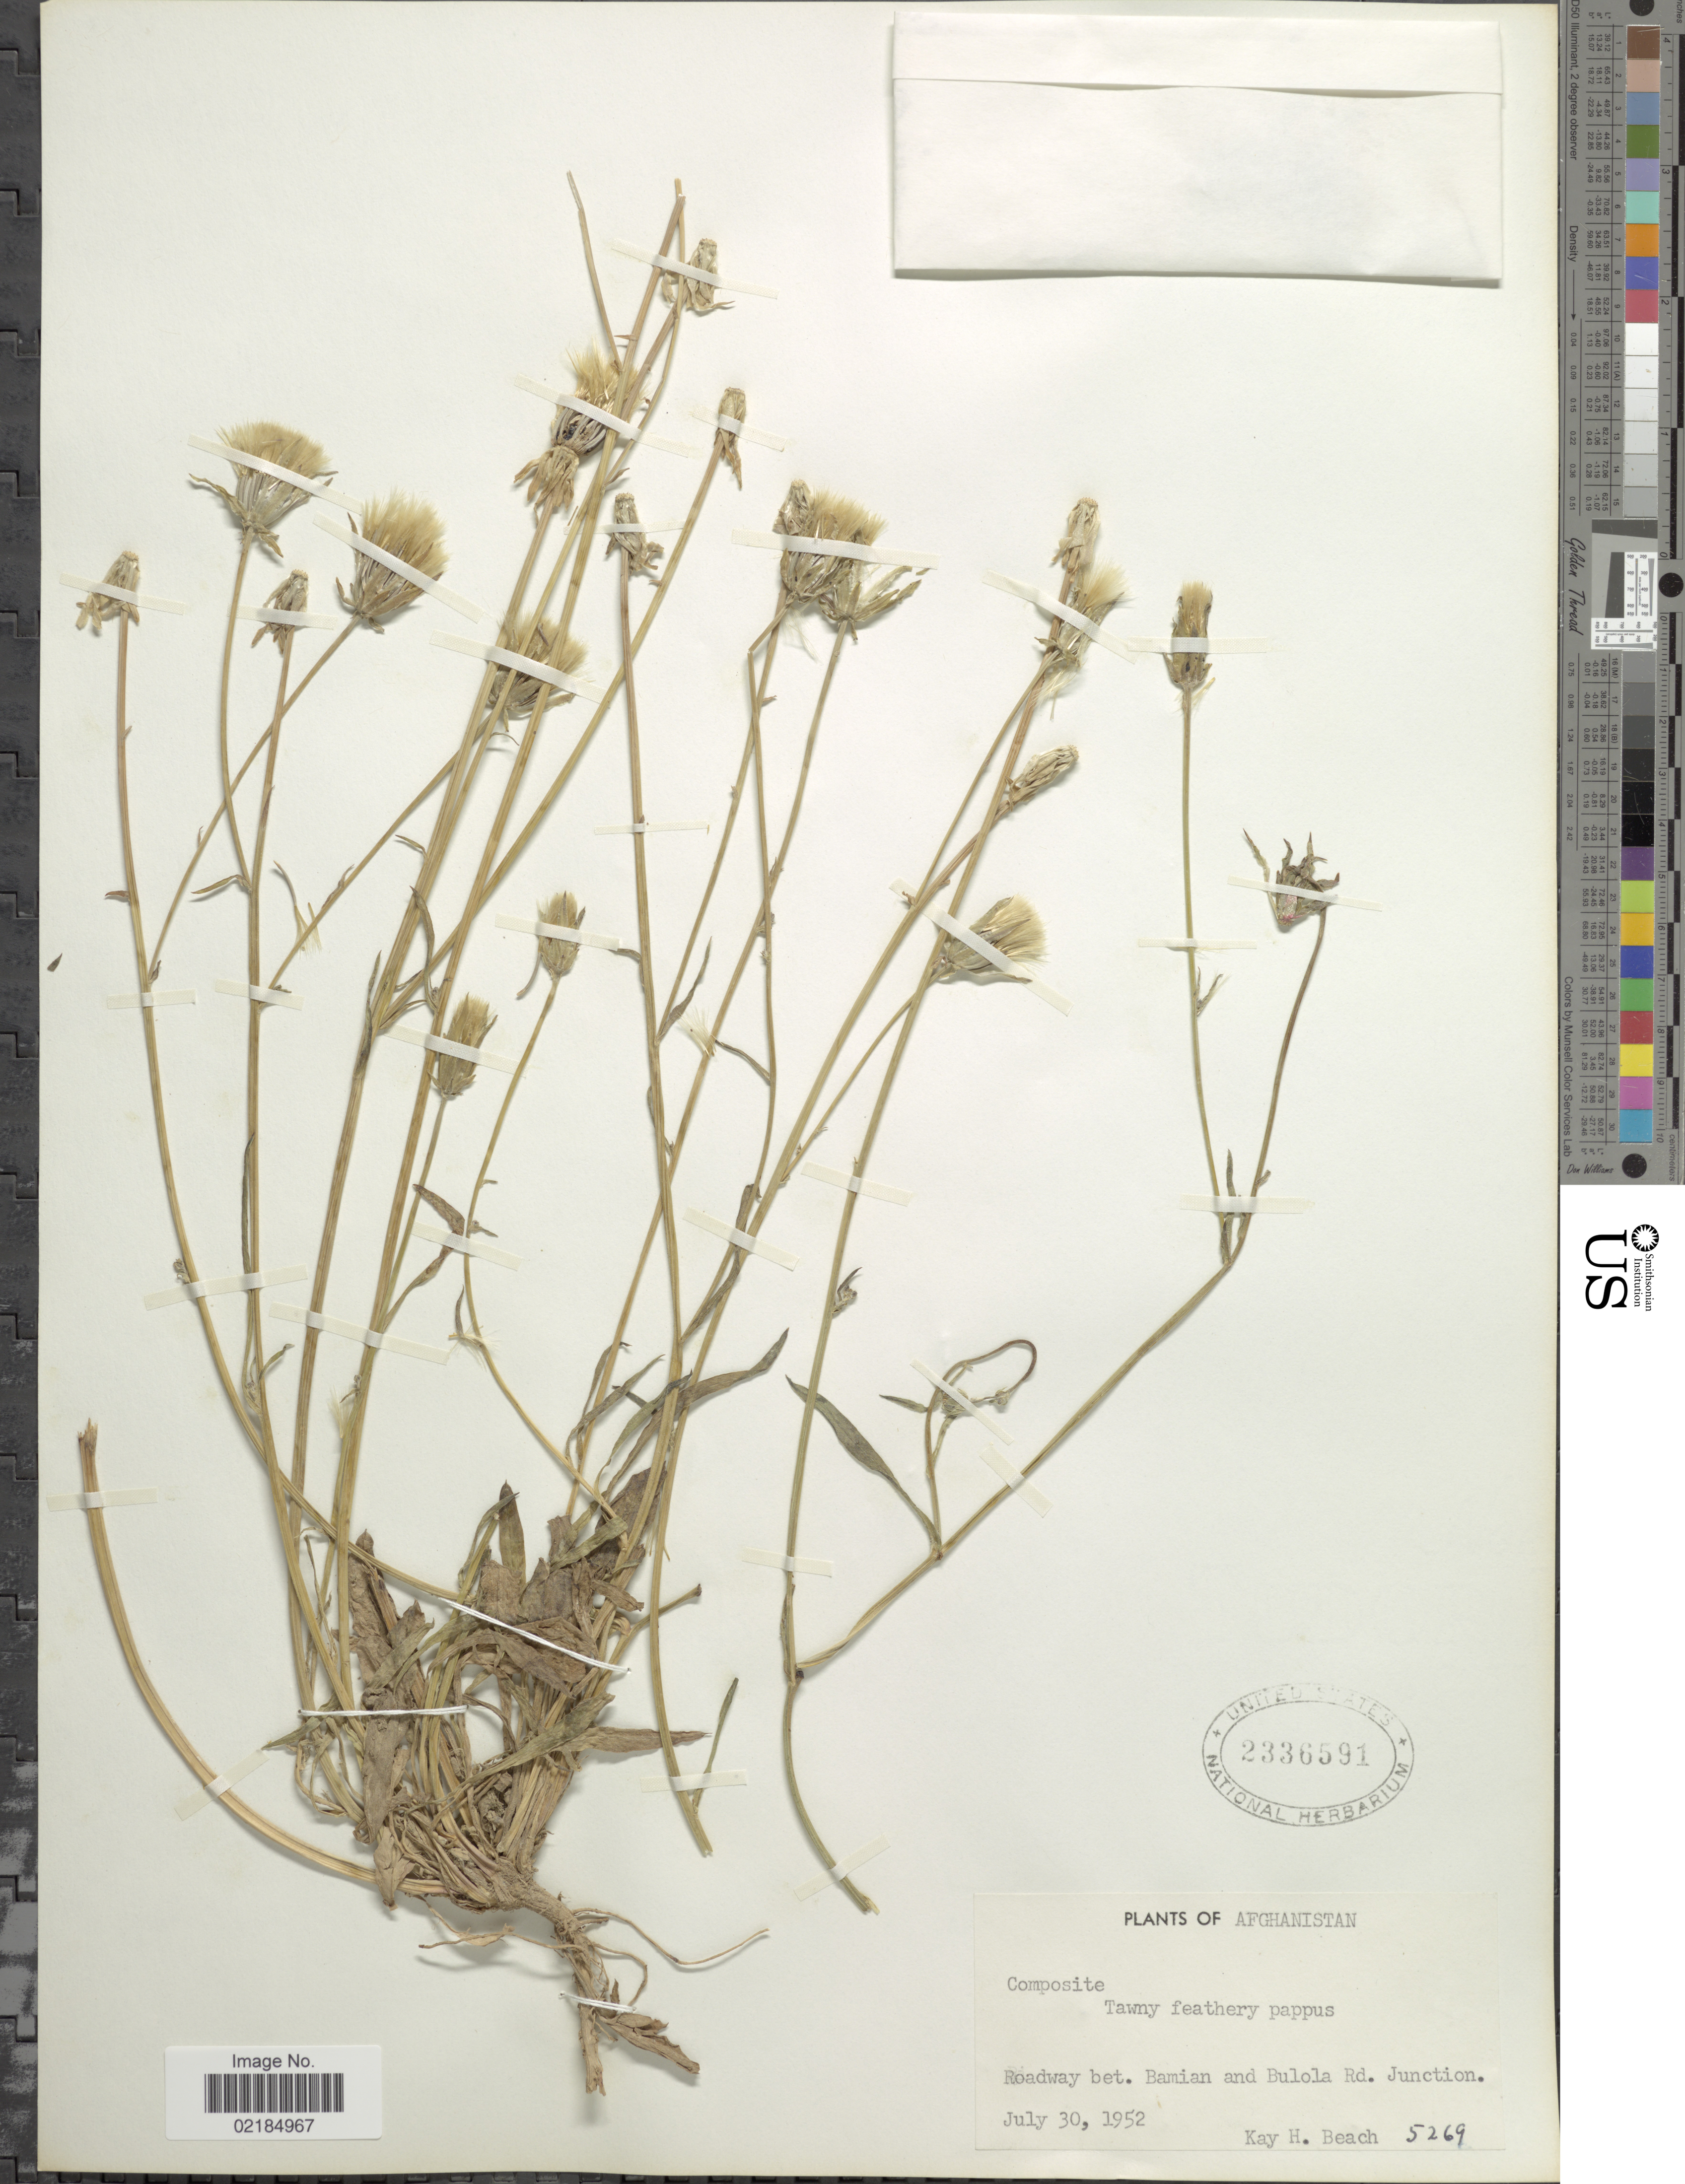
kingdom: Plantae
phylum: Tracheophyta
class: Magnoliopsida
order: Asterales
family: Asteraceae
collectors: K. H. Beach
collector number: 5269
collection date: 1952-07-30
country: Afghanistan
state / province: Bamian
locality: Roadway bet. Bamian and Bulola Rd. Junction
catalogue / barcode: US 2336591